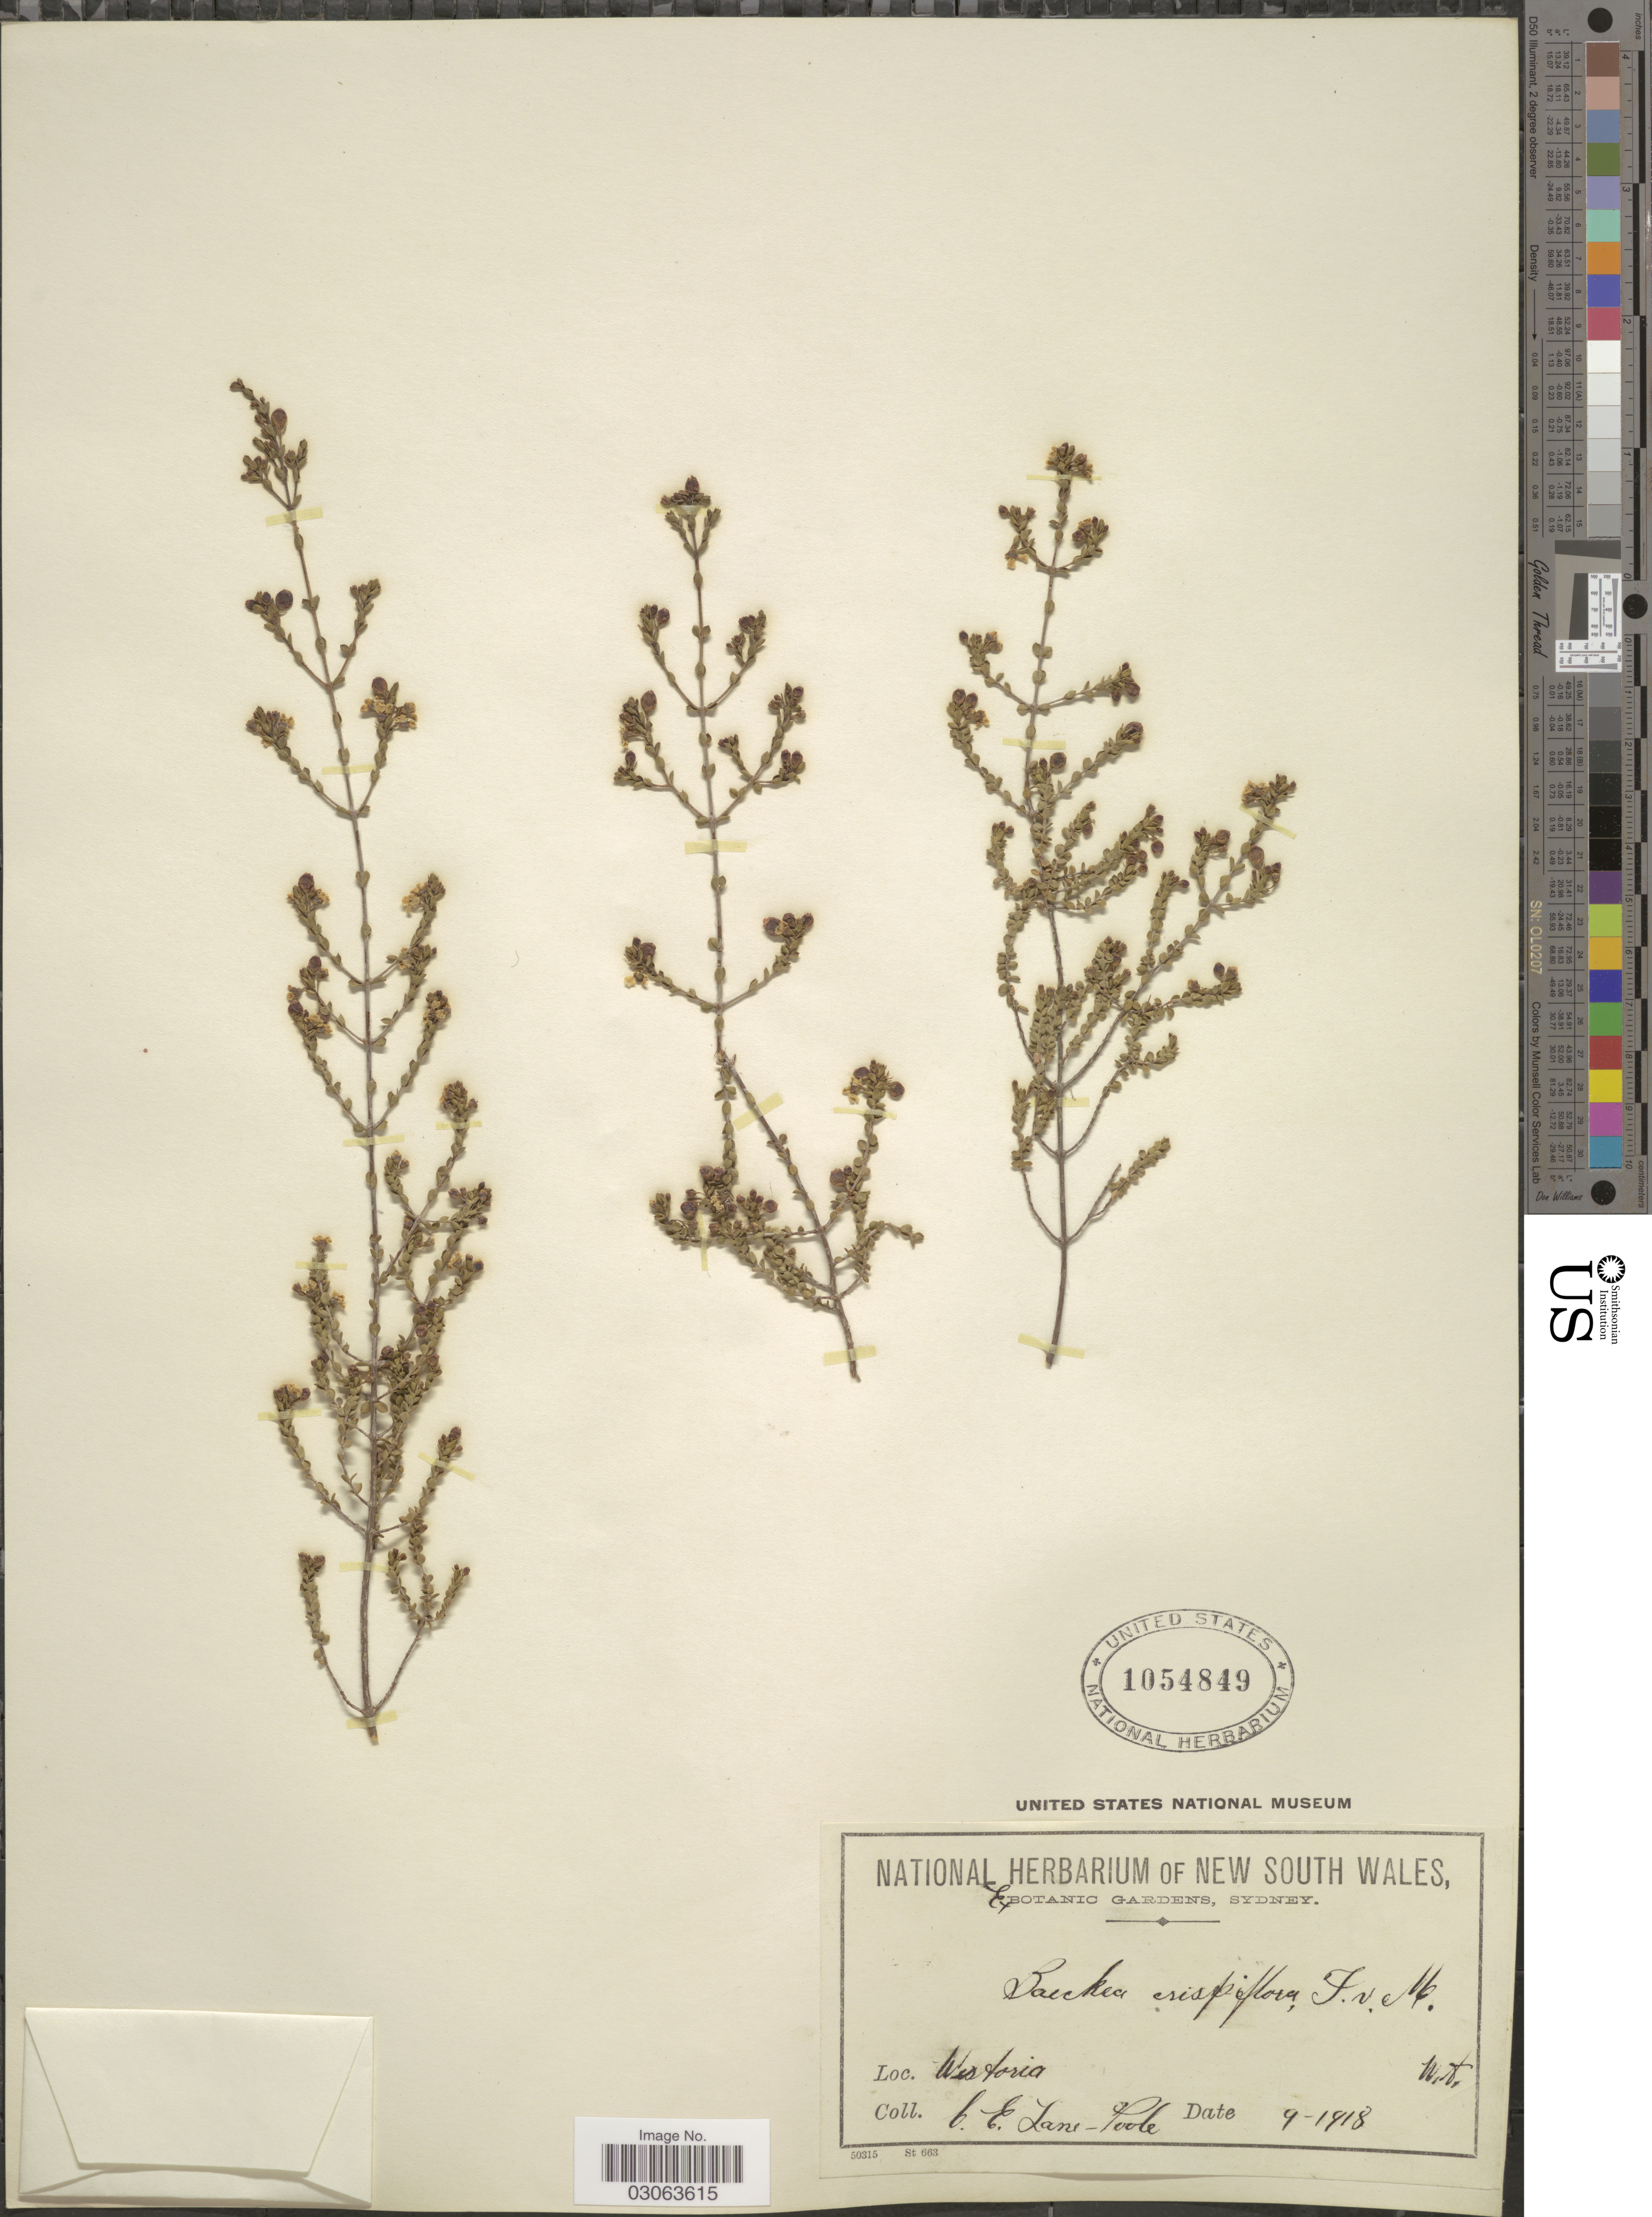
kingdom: Plantae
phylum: Tracheophyta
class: Magnoliopsida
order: Myrtales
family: Myrtaceae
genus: Ericomyrtus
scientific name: Ericomyrtus serpyllifolia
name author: (Turcz.) Rye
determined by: Rye, B. L.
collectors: C. Lane-Poole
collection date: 1918-09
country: Australia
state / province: Western Australia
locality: Westoria.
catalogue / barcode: US 1054849